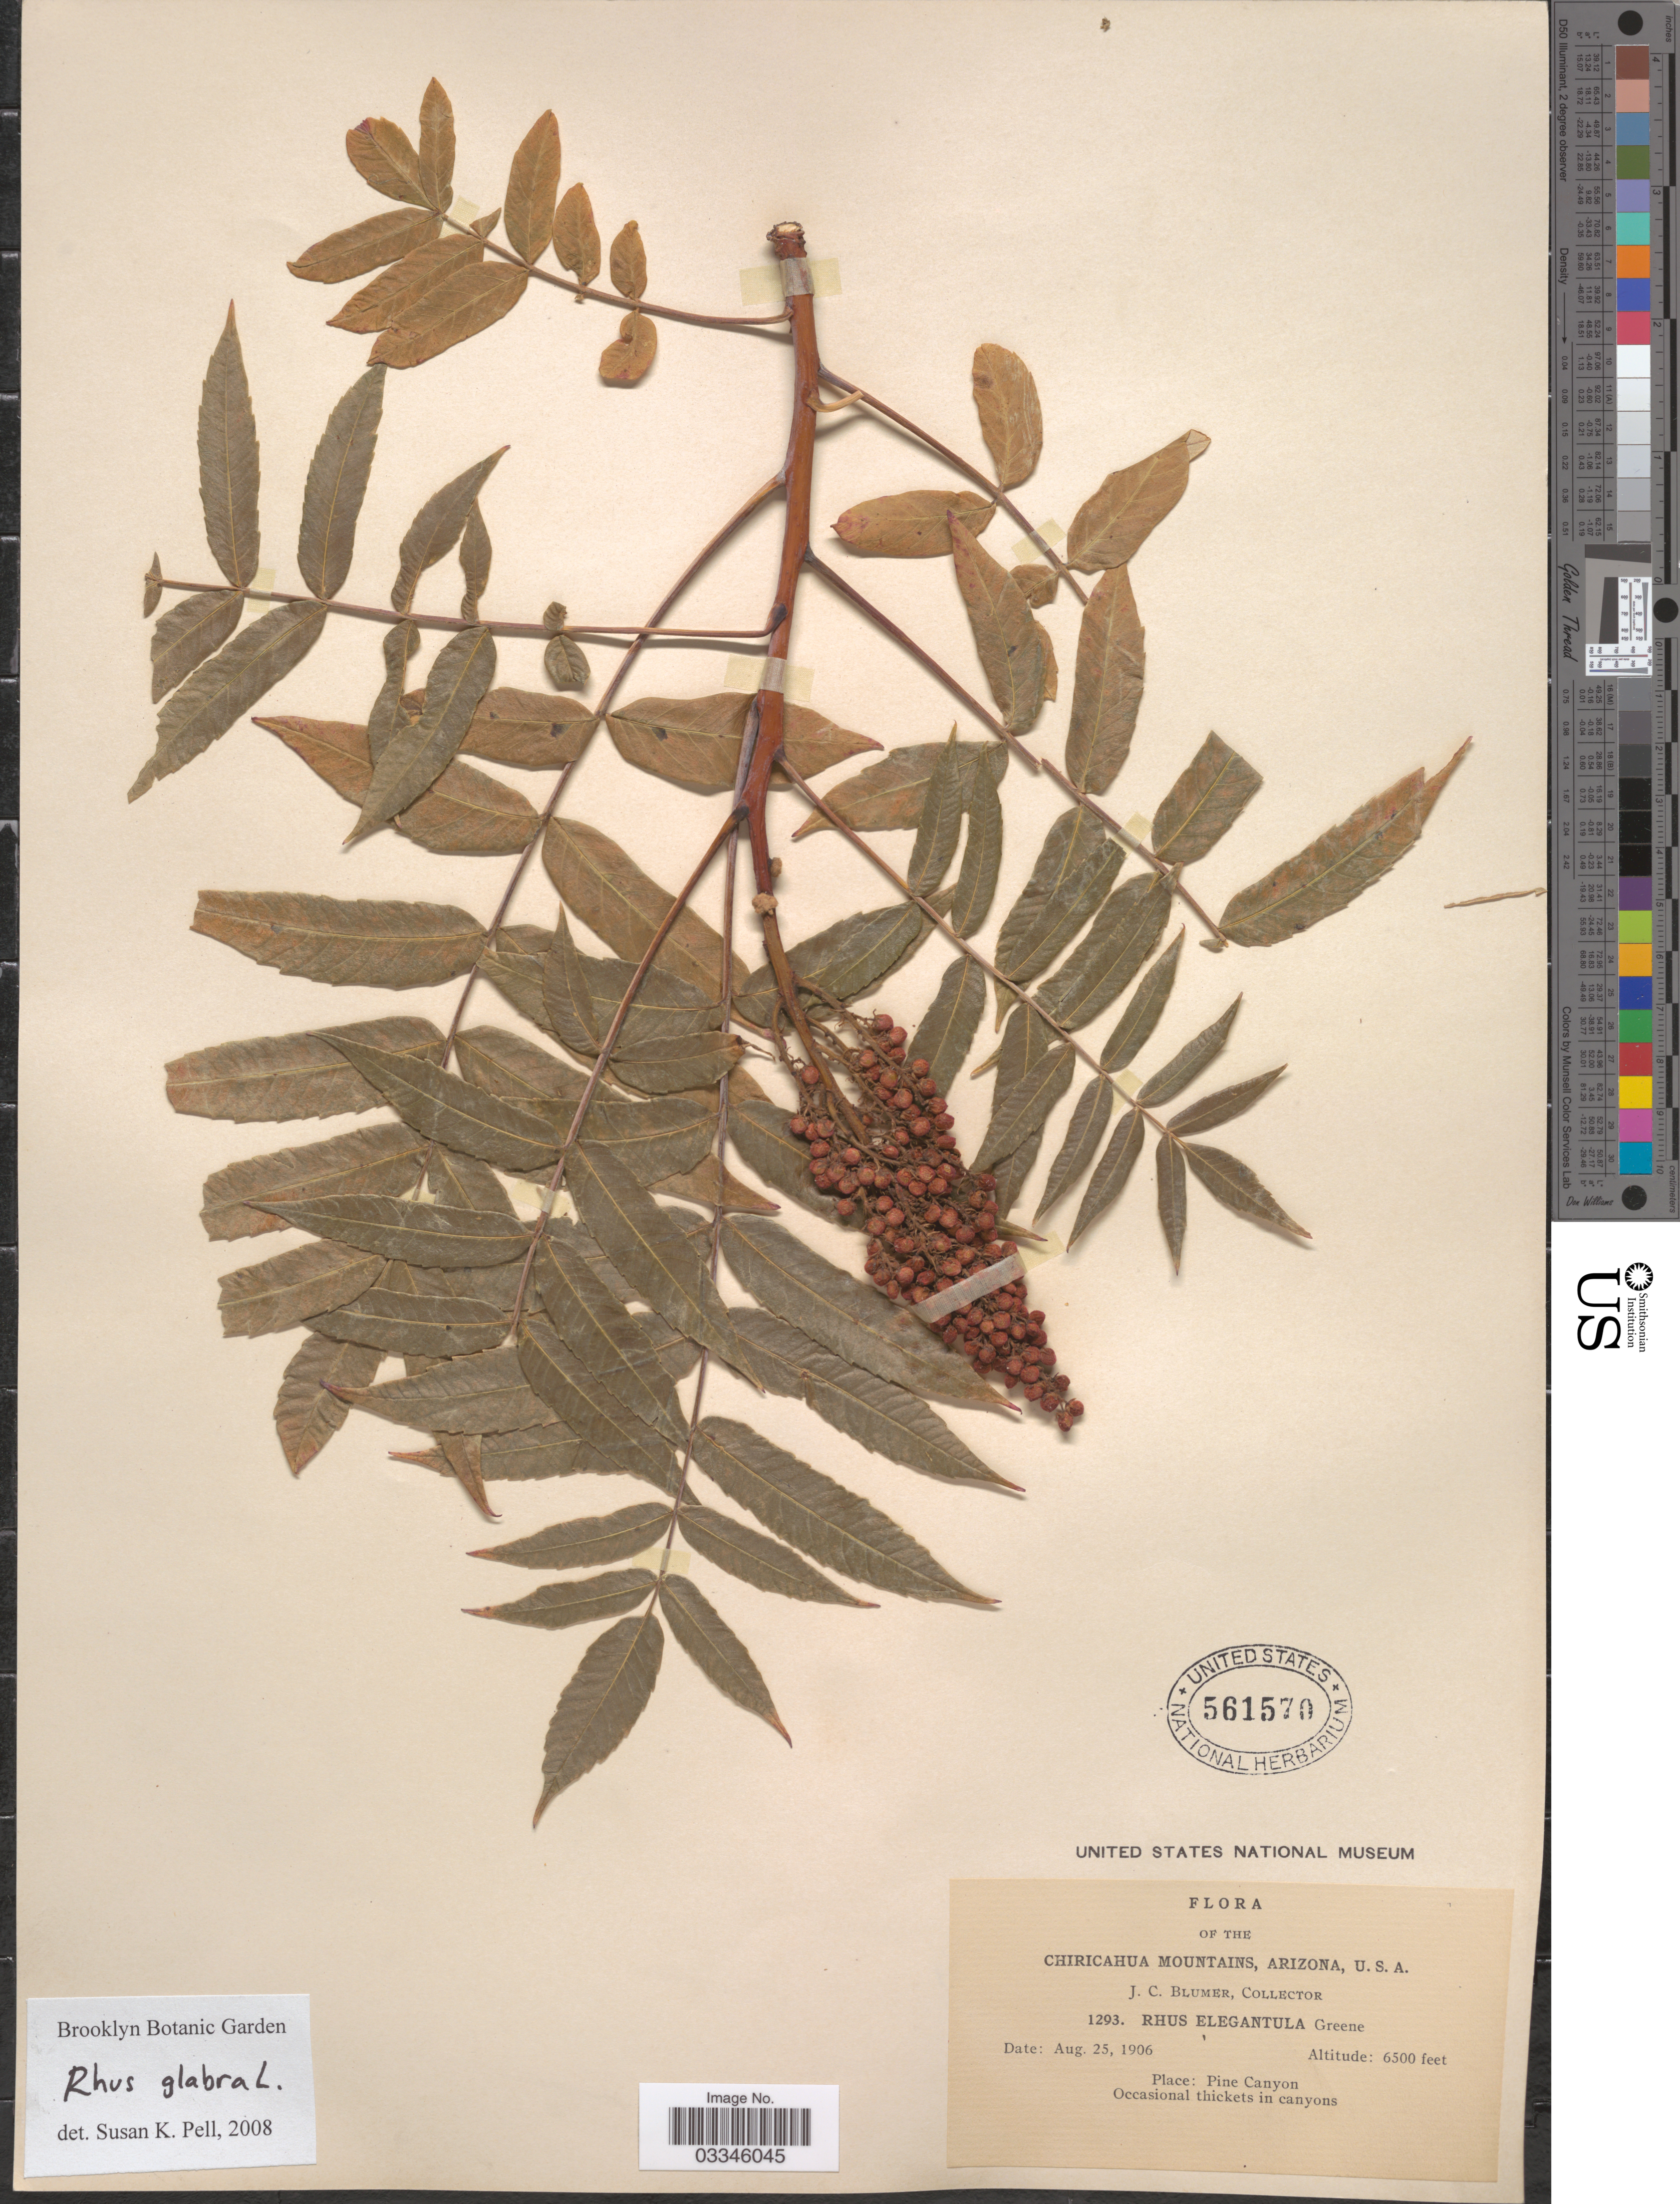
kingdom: Plantae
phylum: Tracheophyta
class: Magnoliopsida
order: Sapindales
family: Anacardiaceae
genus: Rhus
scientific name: Rhus glabra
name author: L.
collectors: J. C. Blumer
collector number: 1293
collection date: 1906-08-25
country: United States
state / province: Arizona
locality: The Chiricahua Mountains. Pine Canyon.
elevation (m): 1981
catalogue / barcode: US 561570